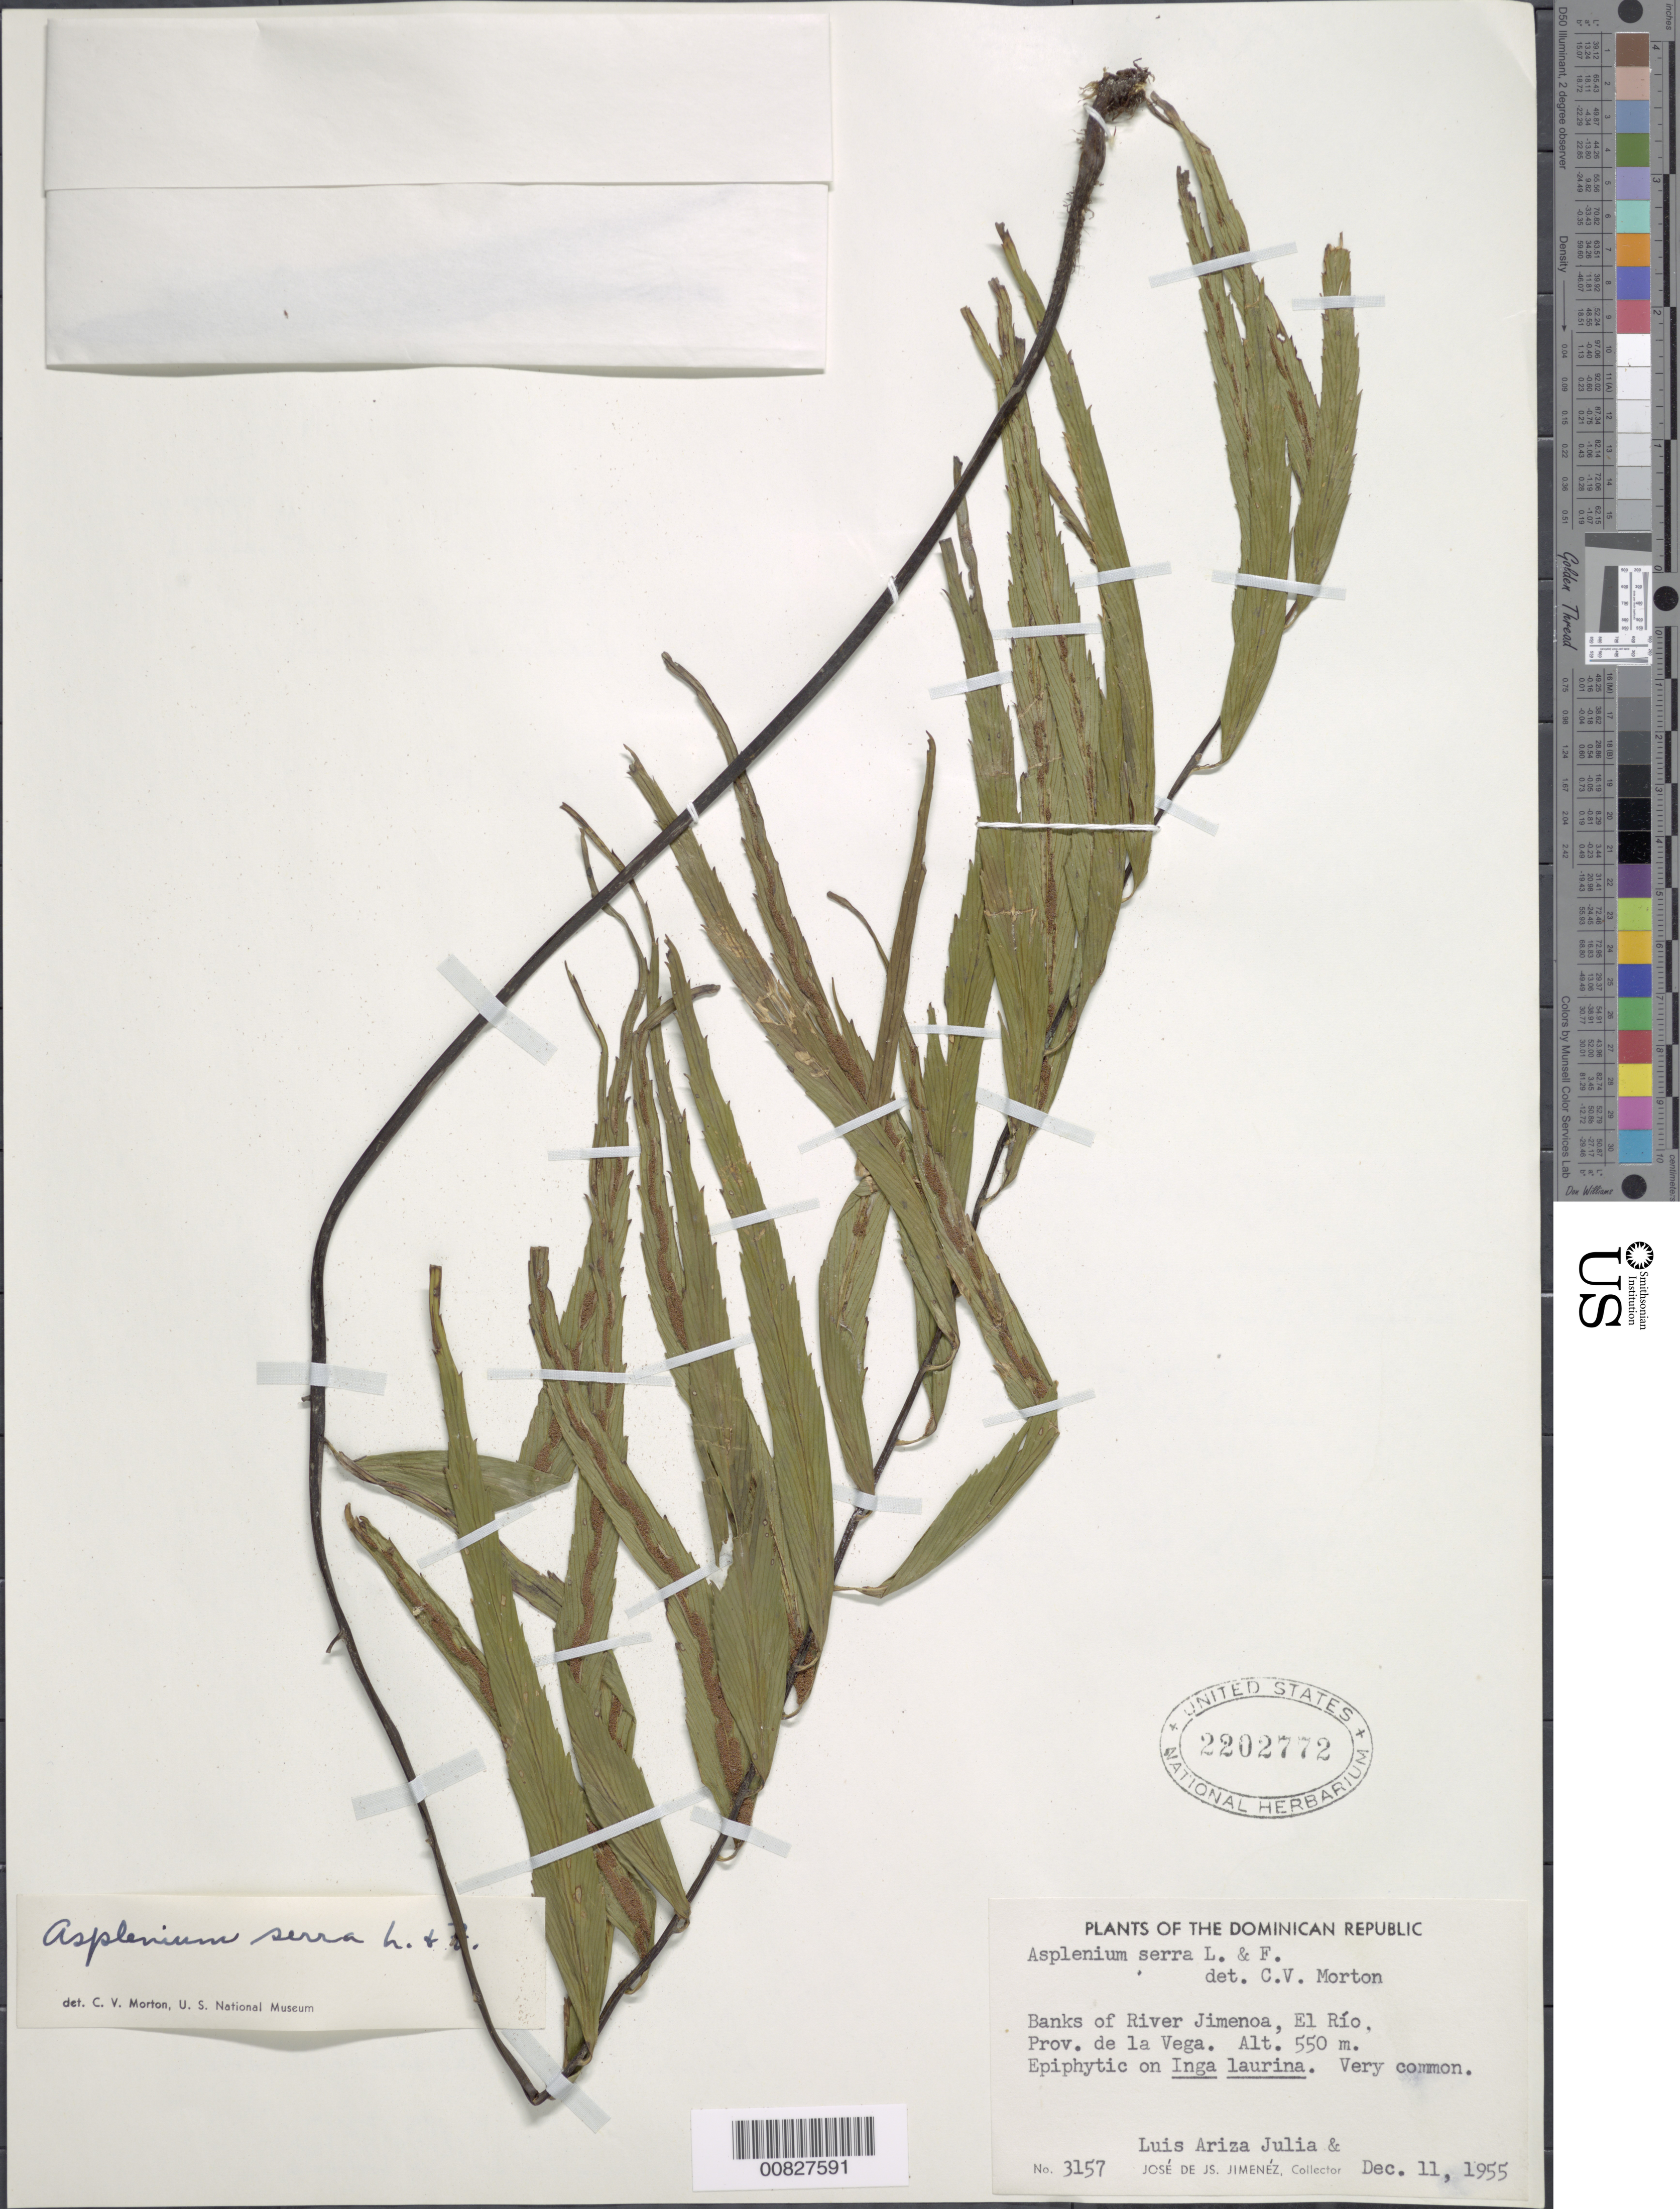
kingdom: Plantae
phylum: Tracheophyta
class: Polypodiopsida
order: Polypodiales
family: Aspleniaceae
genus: Asplenium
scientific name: Asplenium serra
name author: Langsd. & Fisch.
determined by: Morton, C. V.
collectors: J. J. Jiménez & L. Ariza-Julia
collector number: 3157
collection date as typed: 11 Dec 1955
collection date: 1955-12-11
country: Dominican Republic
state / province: La Vega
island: Hispaniola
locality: Riv. Jimenoa, El Río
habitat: Riverbank, on Inga laurina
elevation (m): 550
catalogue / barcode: US 2202772